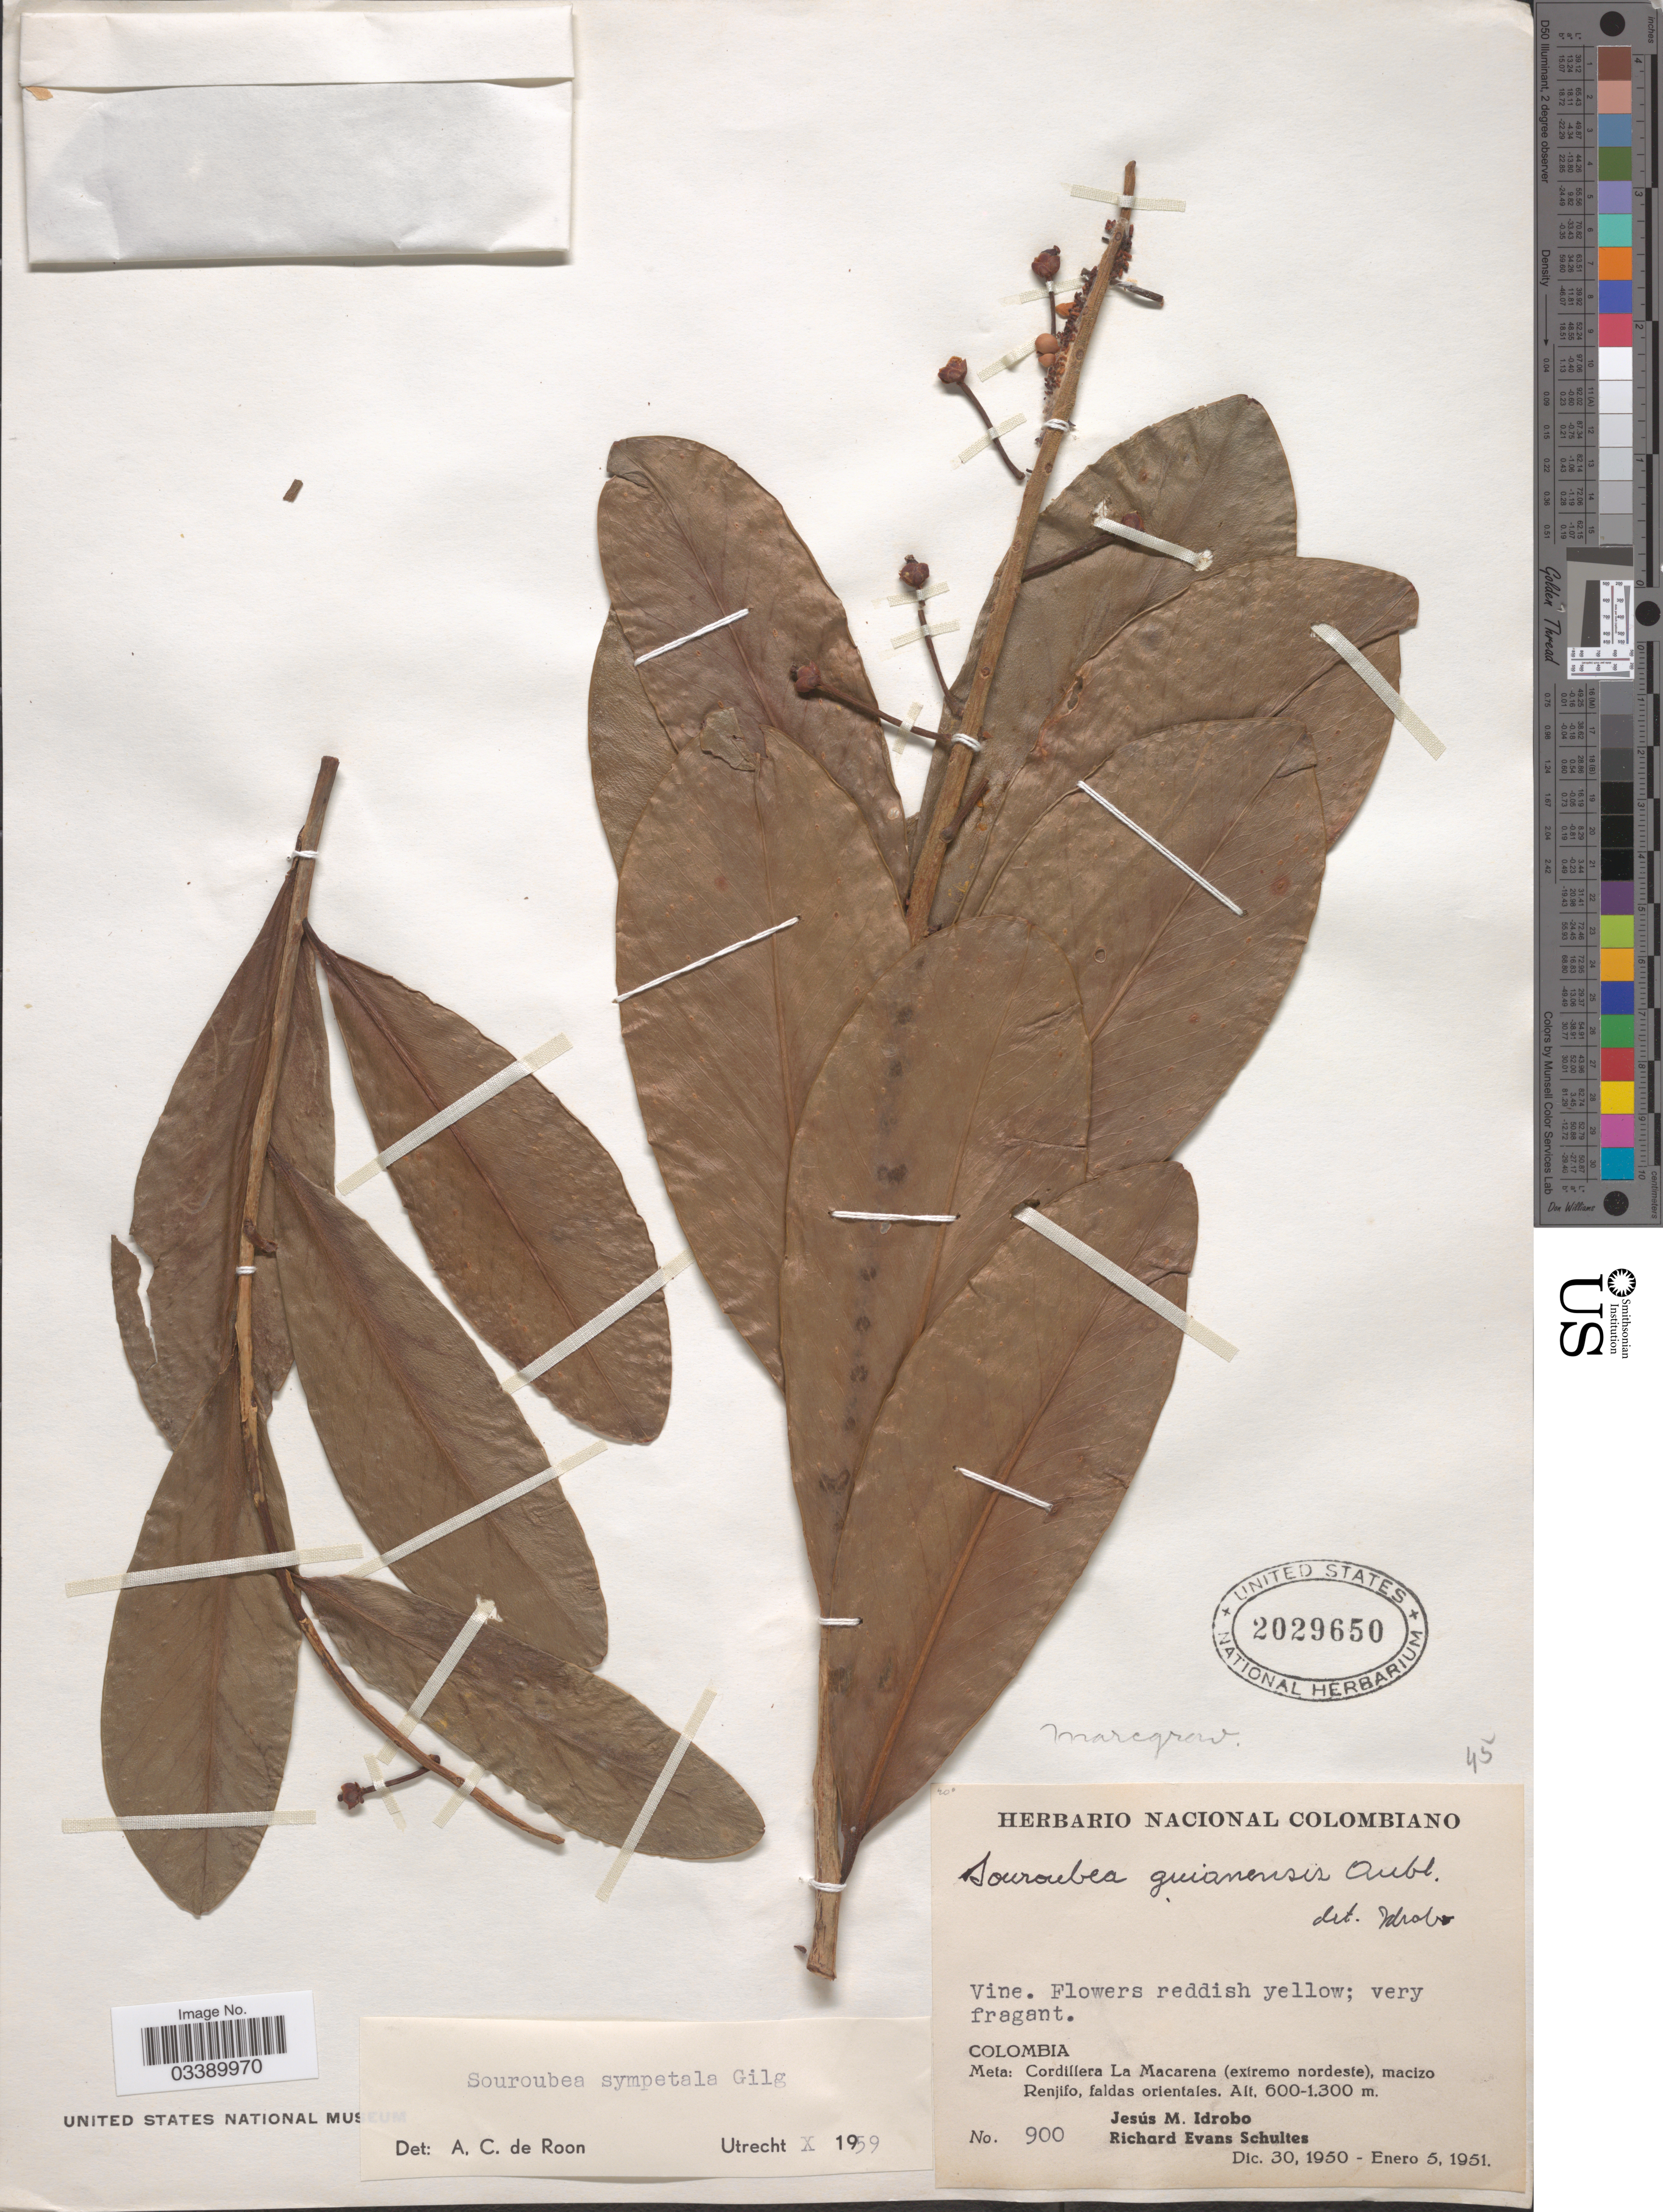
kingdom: Plantae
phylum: Tracheophyta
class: Magnoliopsida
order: Ericales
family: Marcgraviaceae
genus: Souroubea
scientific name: Souroubea sympetala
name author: Gilg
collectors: J. M. Idrobo & R. E. Schultes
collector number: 900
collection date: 1950-12-30/1951-01-05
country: Colombia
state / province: Meta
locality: Cordillera La Macarena (extremo nordeste), macizo Renjifo, faldas orientales.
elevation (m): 600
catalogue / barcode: US 2029650